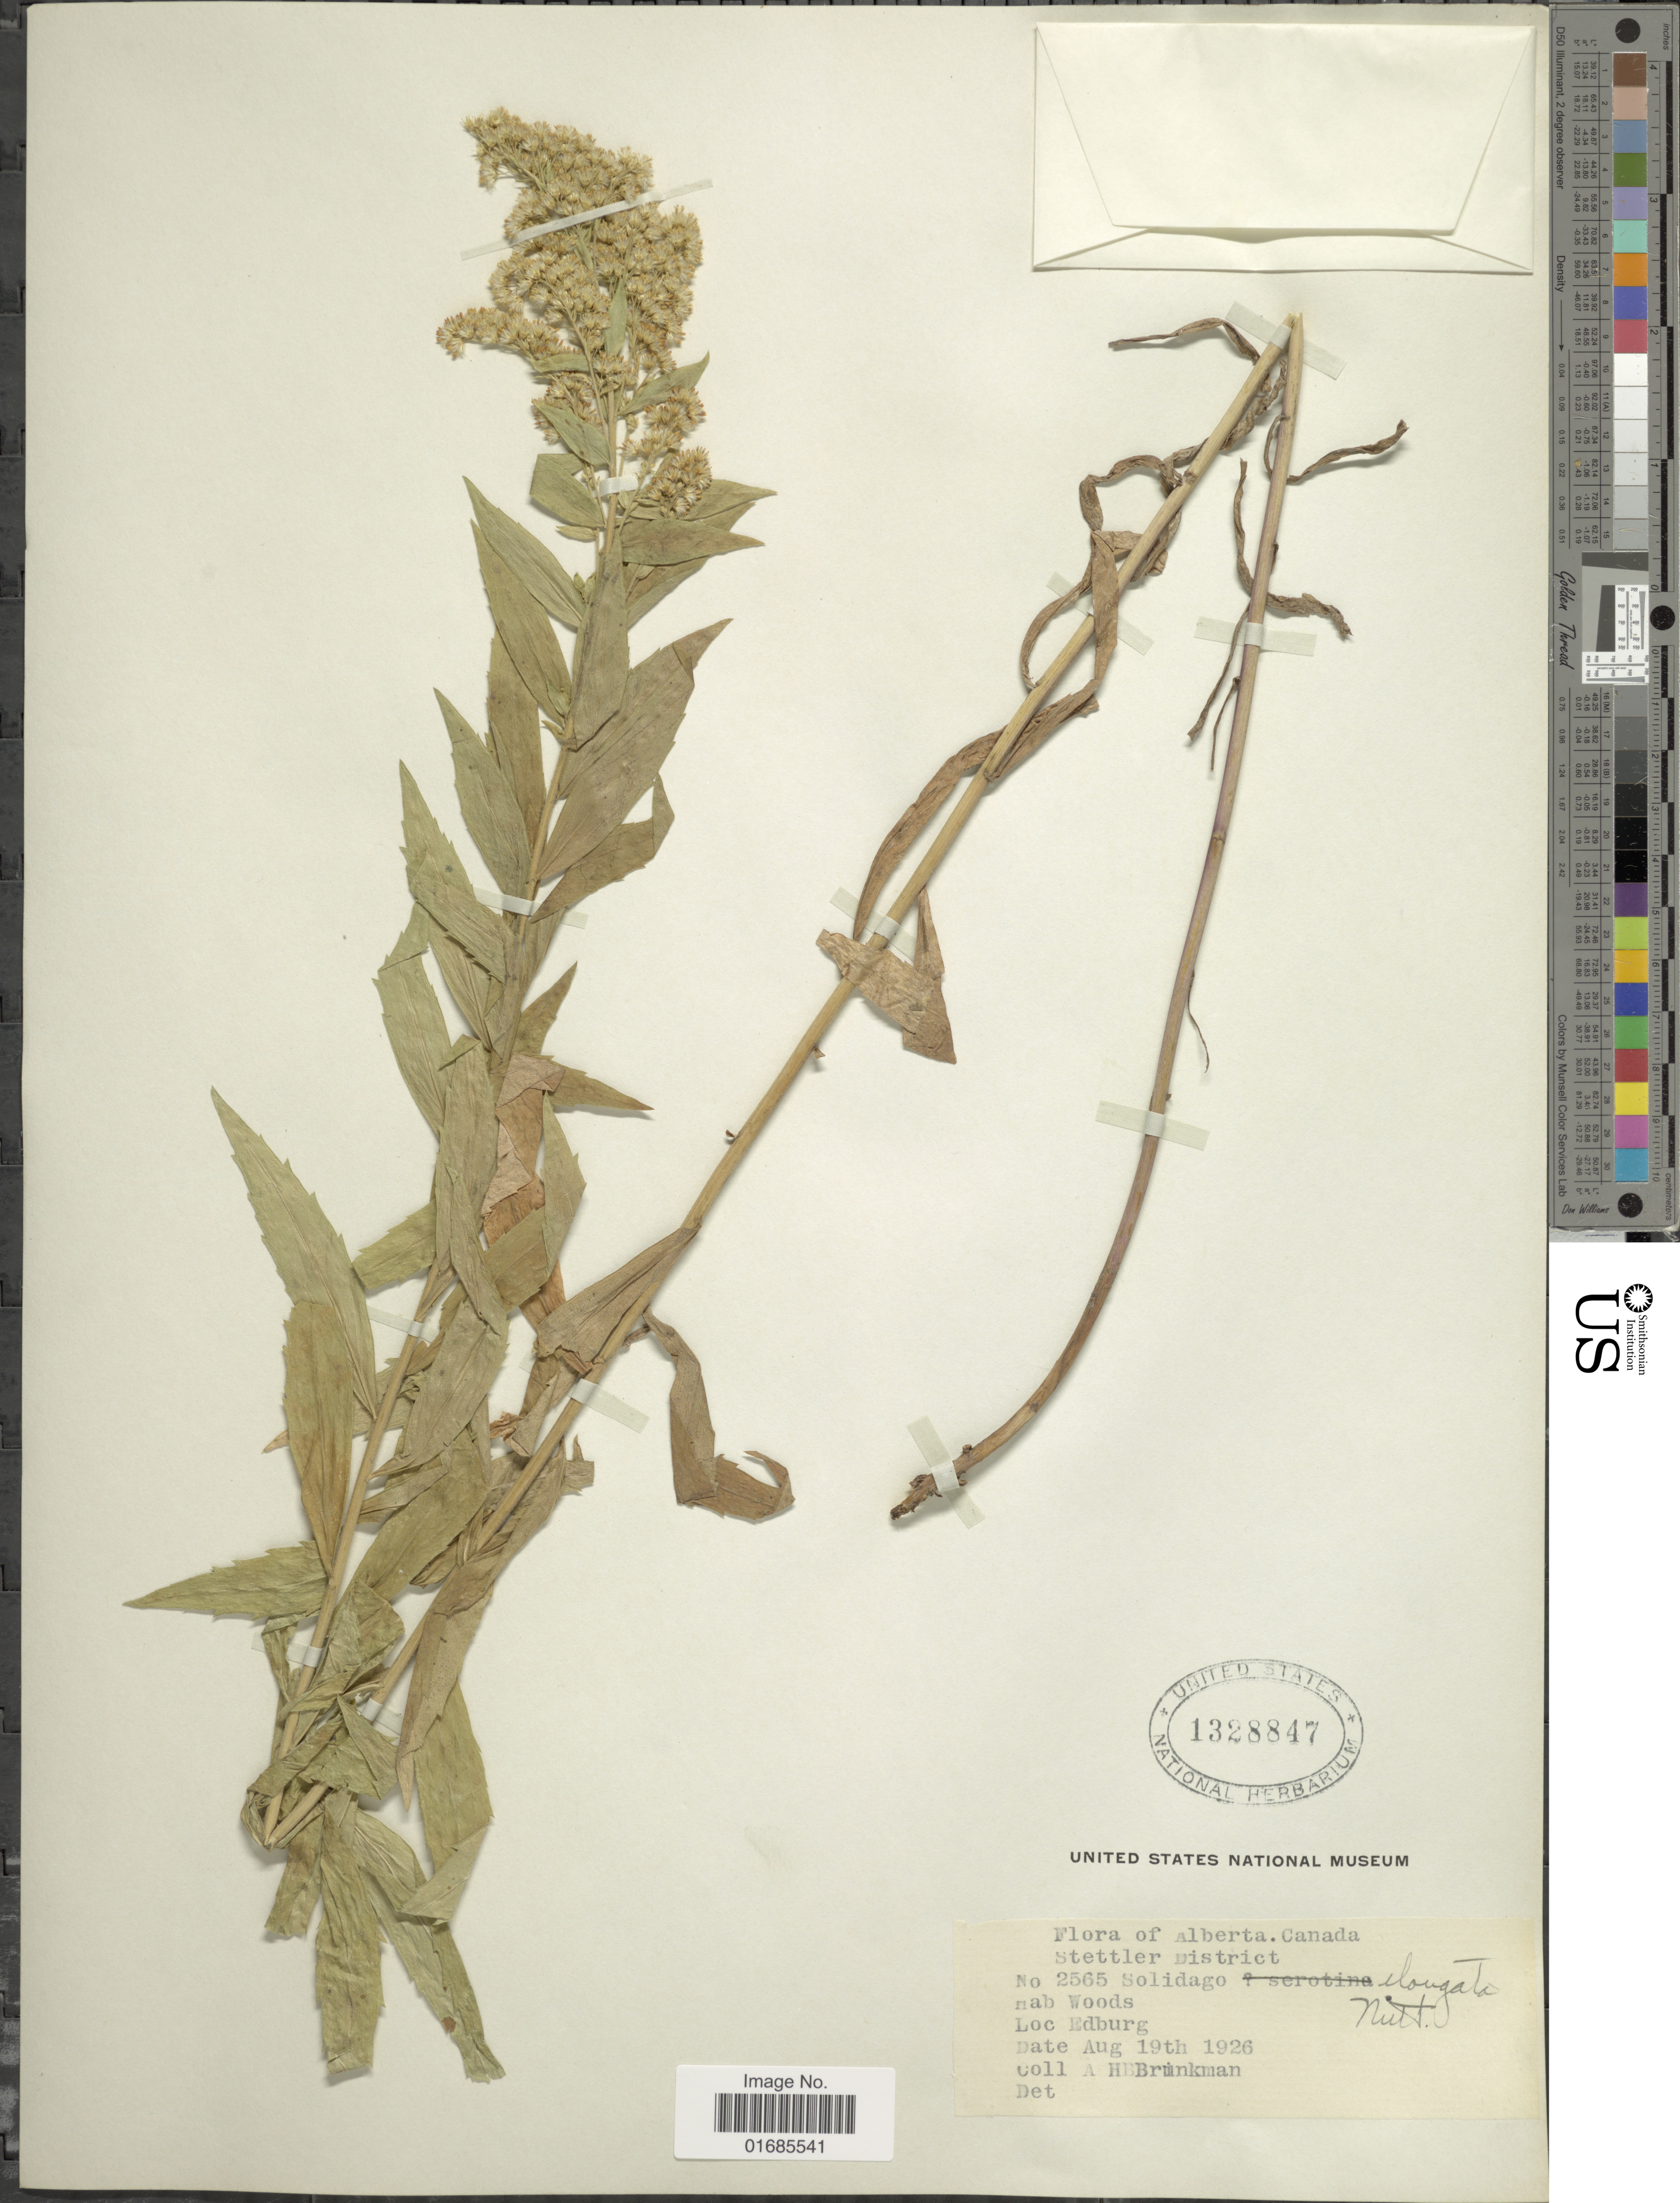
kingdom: Plantae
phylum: Tracheophyta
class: Magnoliopsida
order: Asterales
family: Asteraceae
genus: Solidago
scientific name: Solidago canadensis var. salebrosa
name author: (Piper) M.E. Jones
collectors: A. Brinkman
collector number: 2565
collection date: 1926-08-19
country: Canada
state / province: Alberta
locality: Stettler District, Edburg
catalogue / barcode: US 1328847